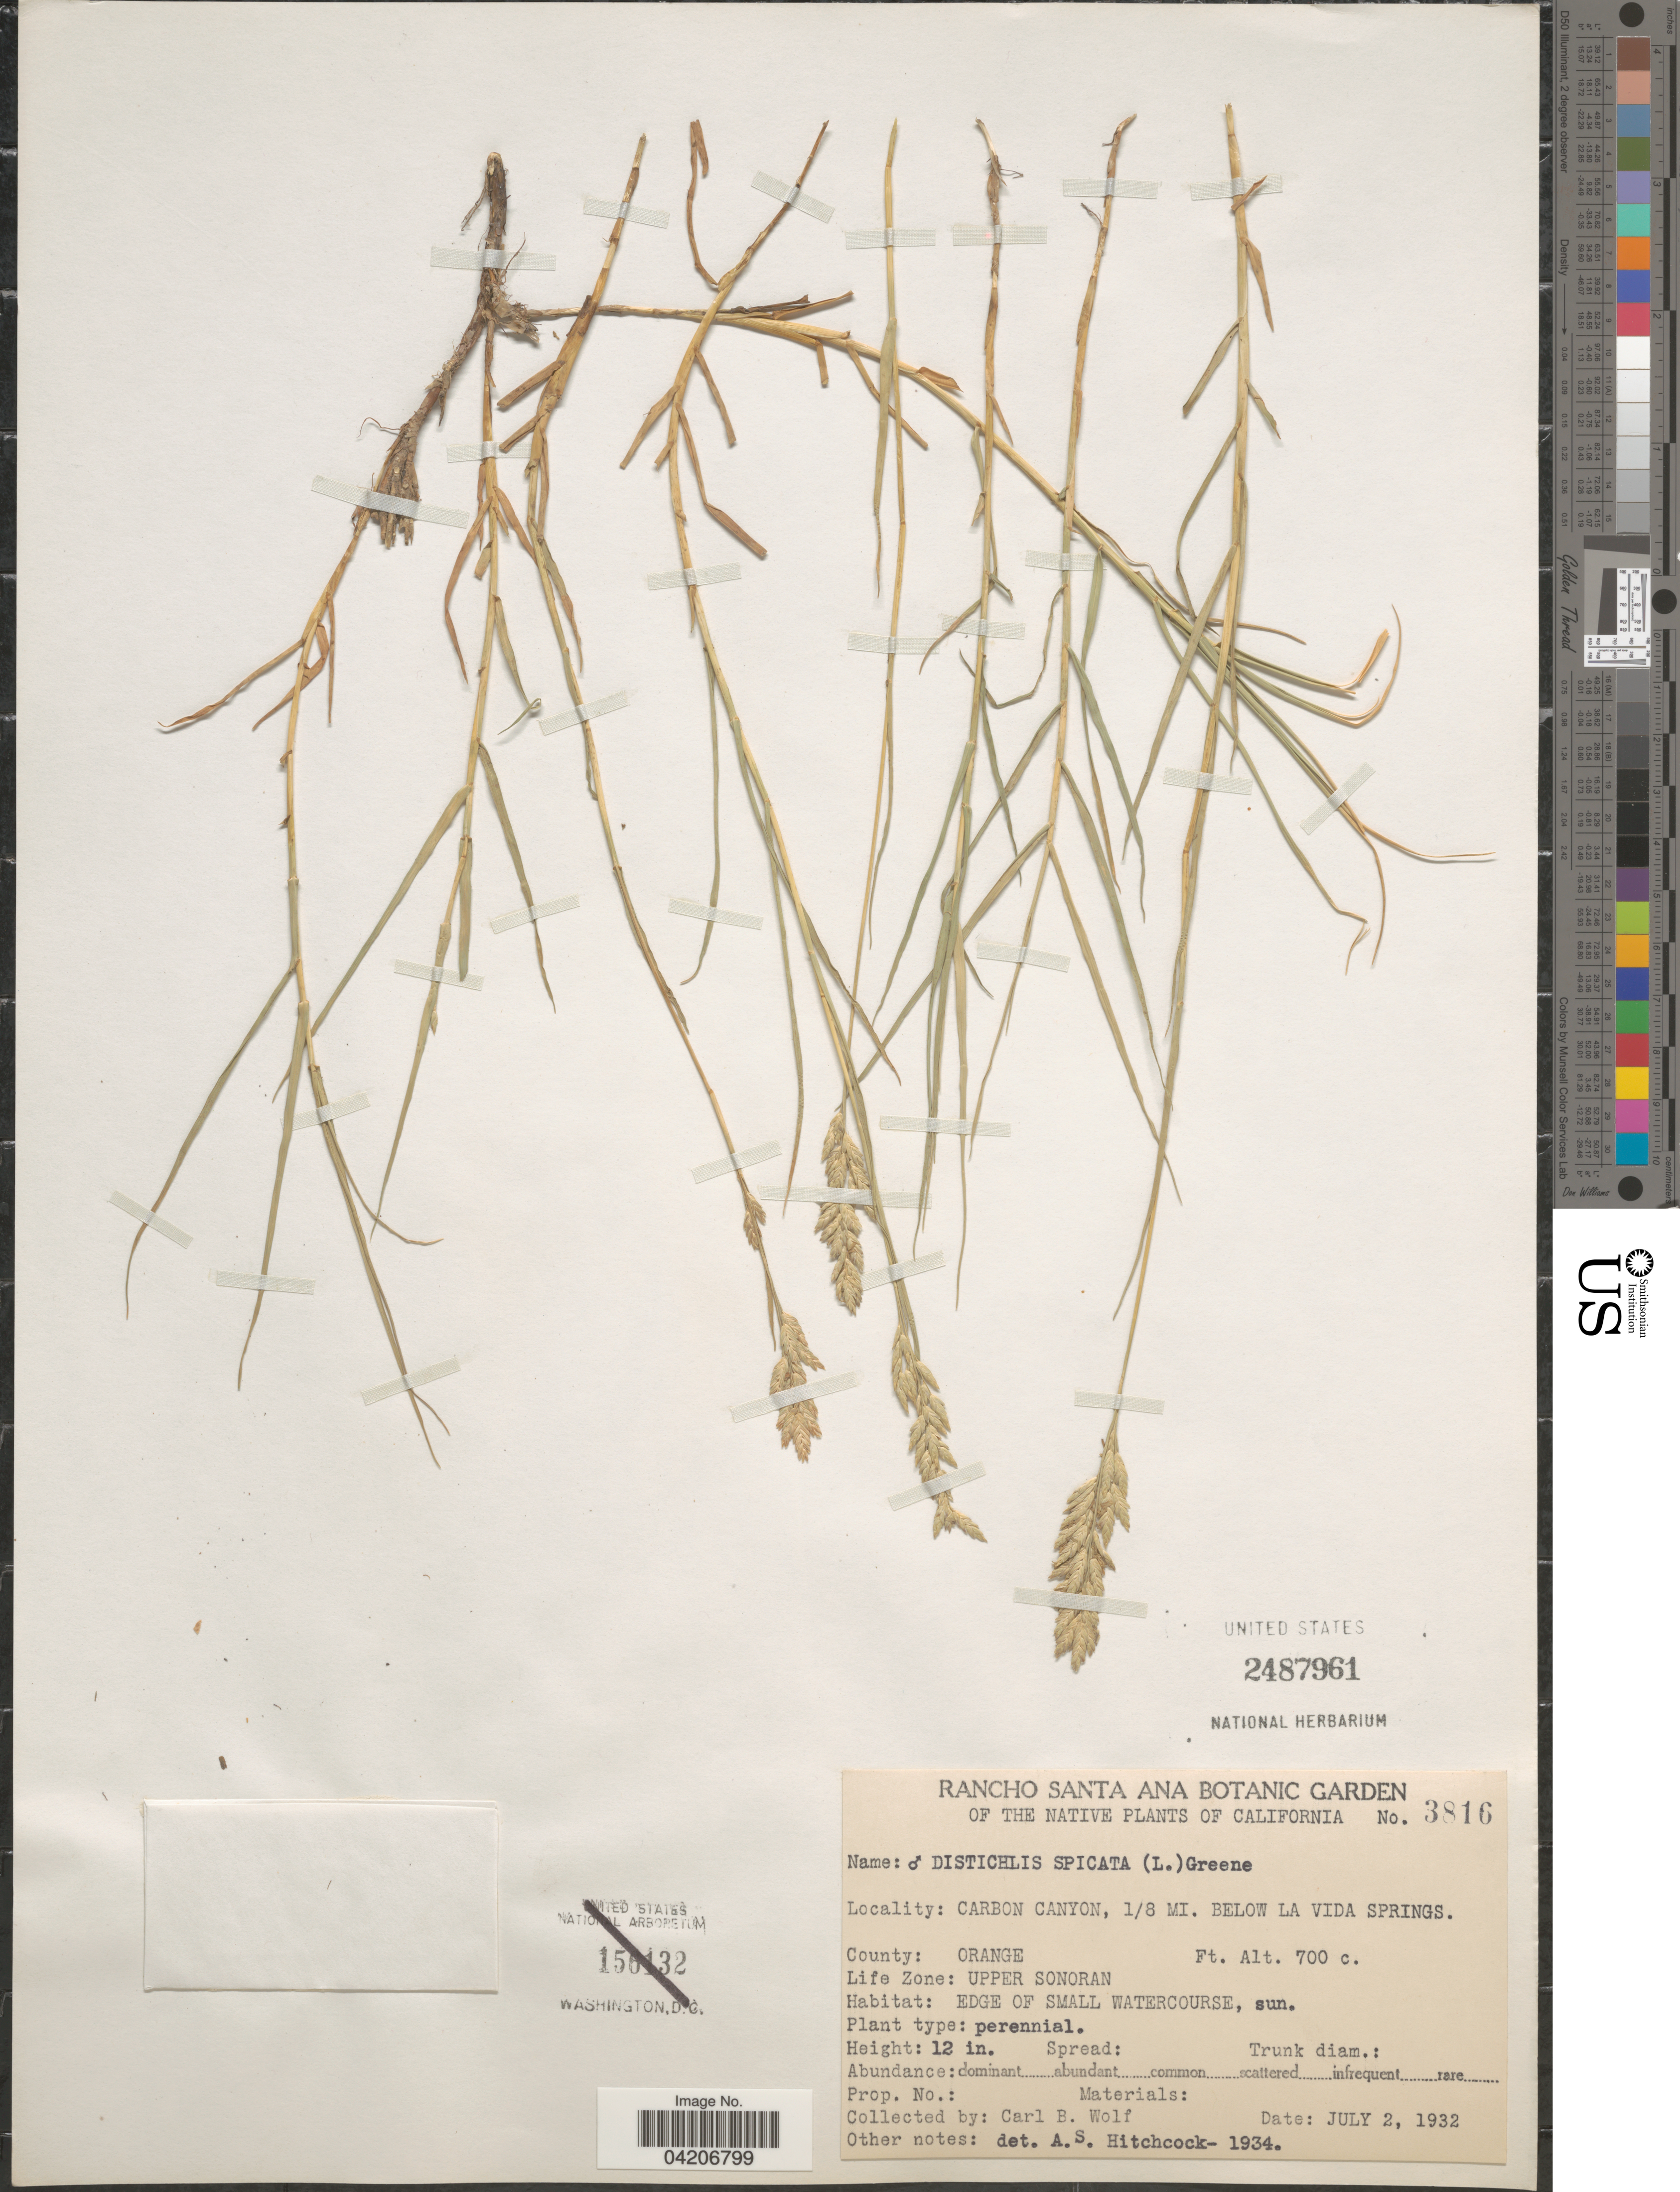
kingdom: Plantae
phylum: Tracheophyta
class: Liliopsida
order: Poales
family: Poaceae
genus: Distichlis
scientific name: Distichlis spicata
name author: (L.) Greene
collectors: C. B. Wolf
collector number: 3816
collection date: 1932-07-02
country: United States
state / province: California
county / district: Orange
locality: Carbon Canyon, 1/8 mi. below La Vida Springs. County: Orange. Life Zone: Upper Sonoran.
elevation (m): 213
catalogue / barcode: US 2487961